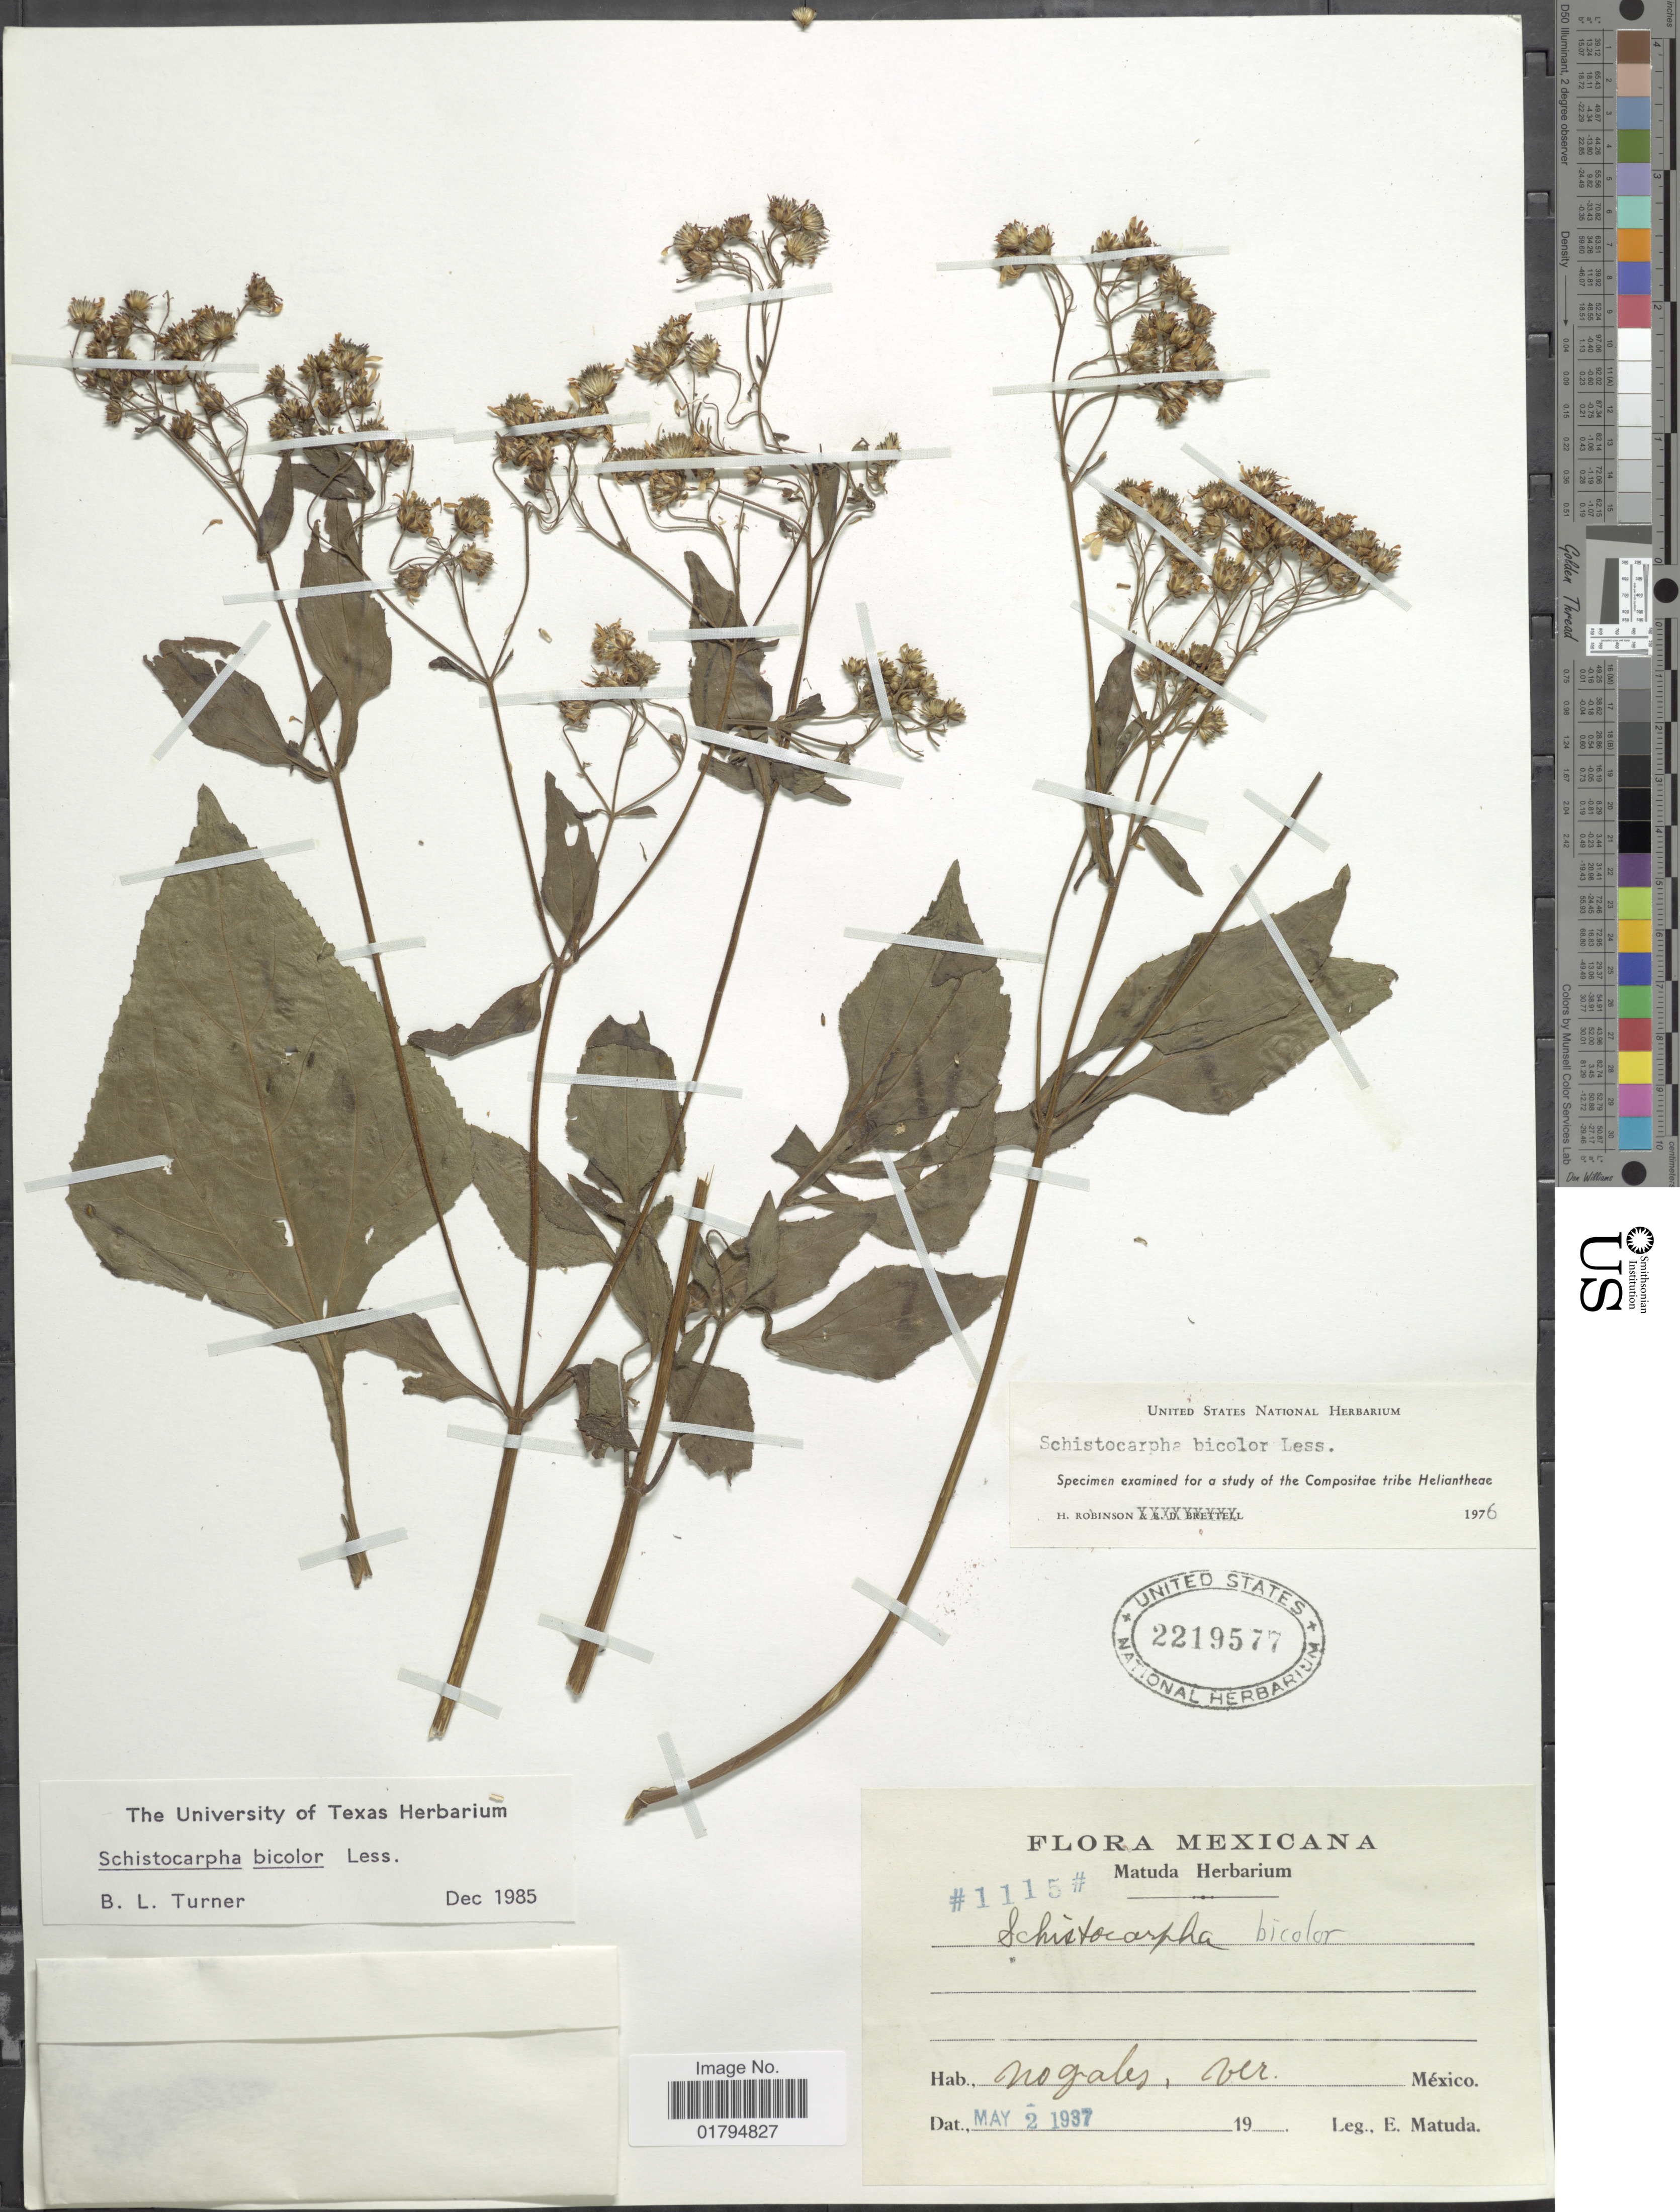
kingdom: Plantae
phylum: Tracheophyta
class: Magnoliopsida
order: Asterales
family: Asteraceae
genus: Schistocarpha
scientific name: Schistocarpha bicolor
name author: Less.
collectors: E. Matuda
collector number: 1115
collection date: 1937-05-02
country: Mexico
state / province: Veracruz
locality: Nogales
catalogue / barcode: US 2219577